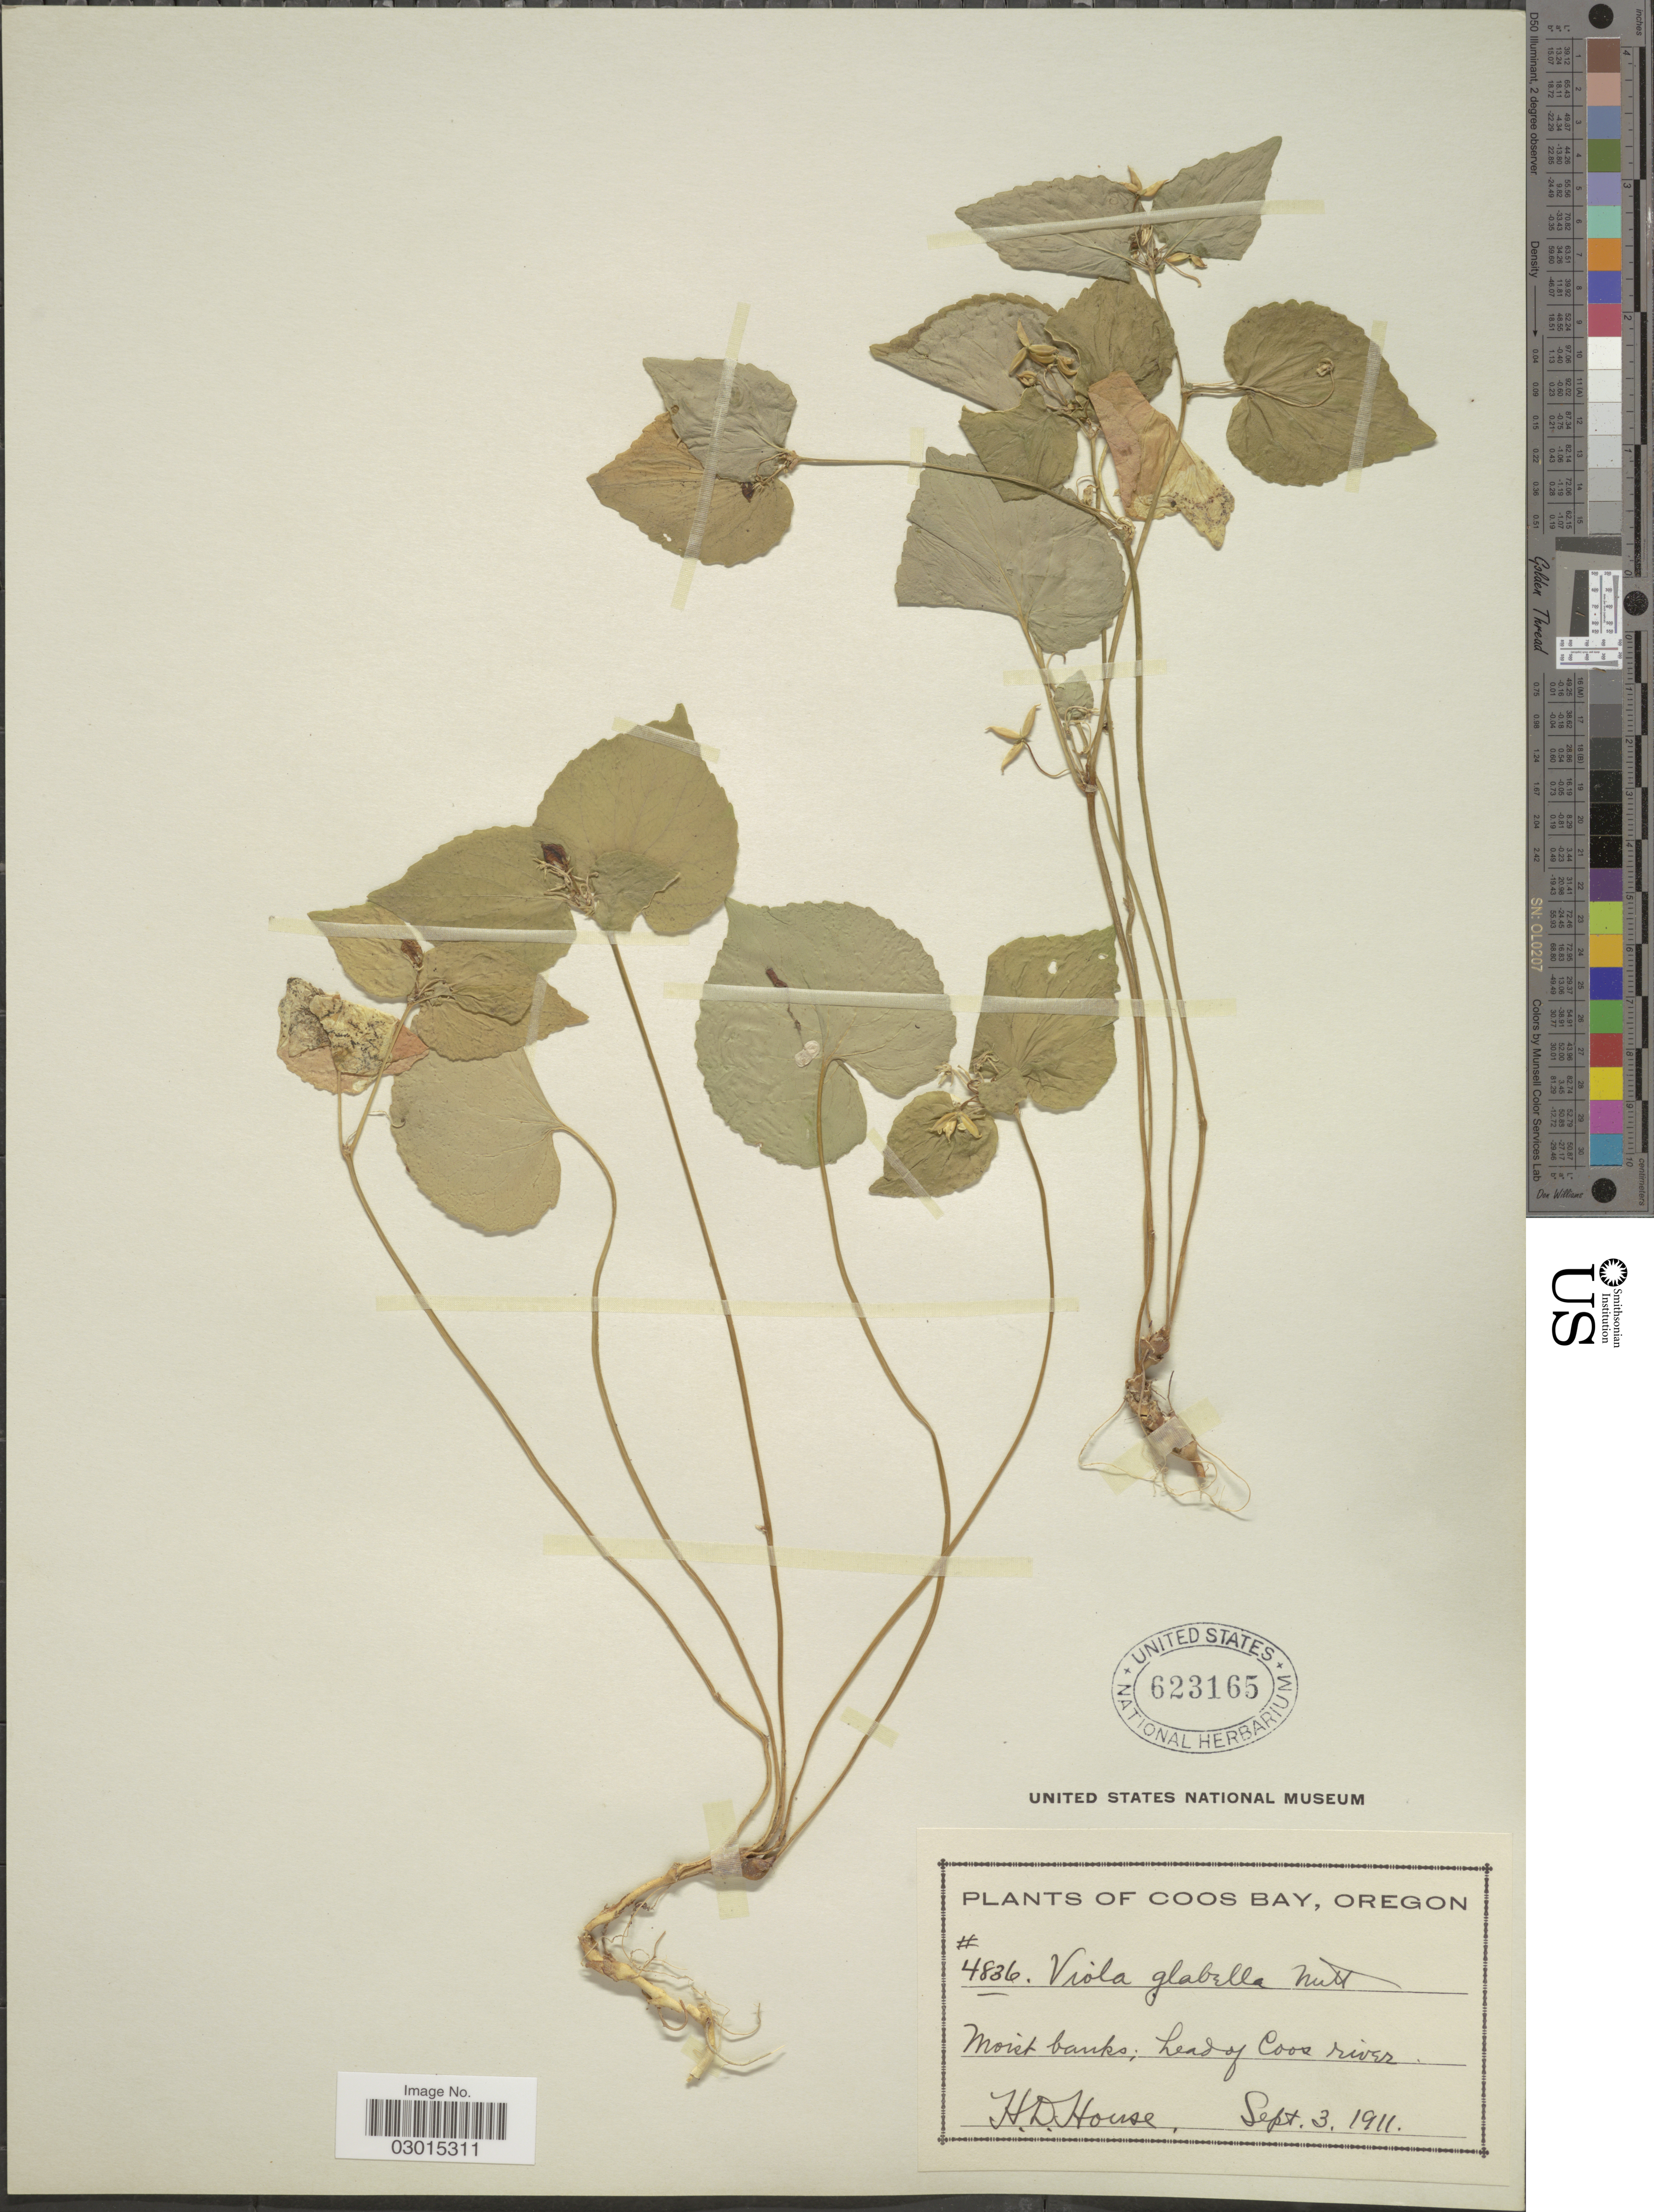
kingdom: Plantae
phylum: Tracheophyta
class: Magnoliopsida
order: Malpighiales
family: Violaceae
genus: Viola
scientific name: Viola glabella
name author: Nutt.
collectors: H. D. House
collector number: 4836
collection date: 1911-09-03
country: United States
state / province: Oregon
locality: Coos Bay. Moist banks; head of Coos river.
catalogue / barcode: US 623165